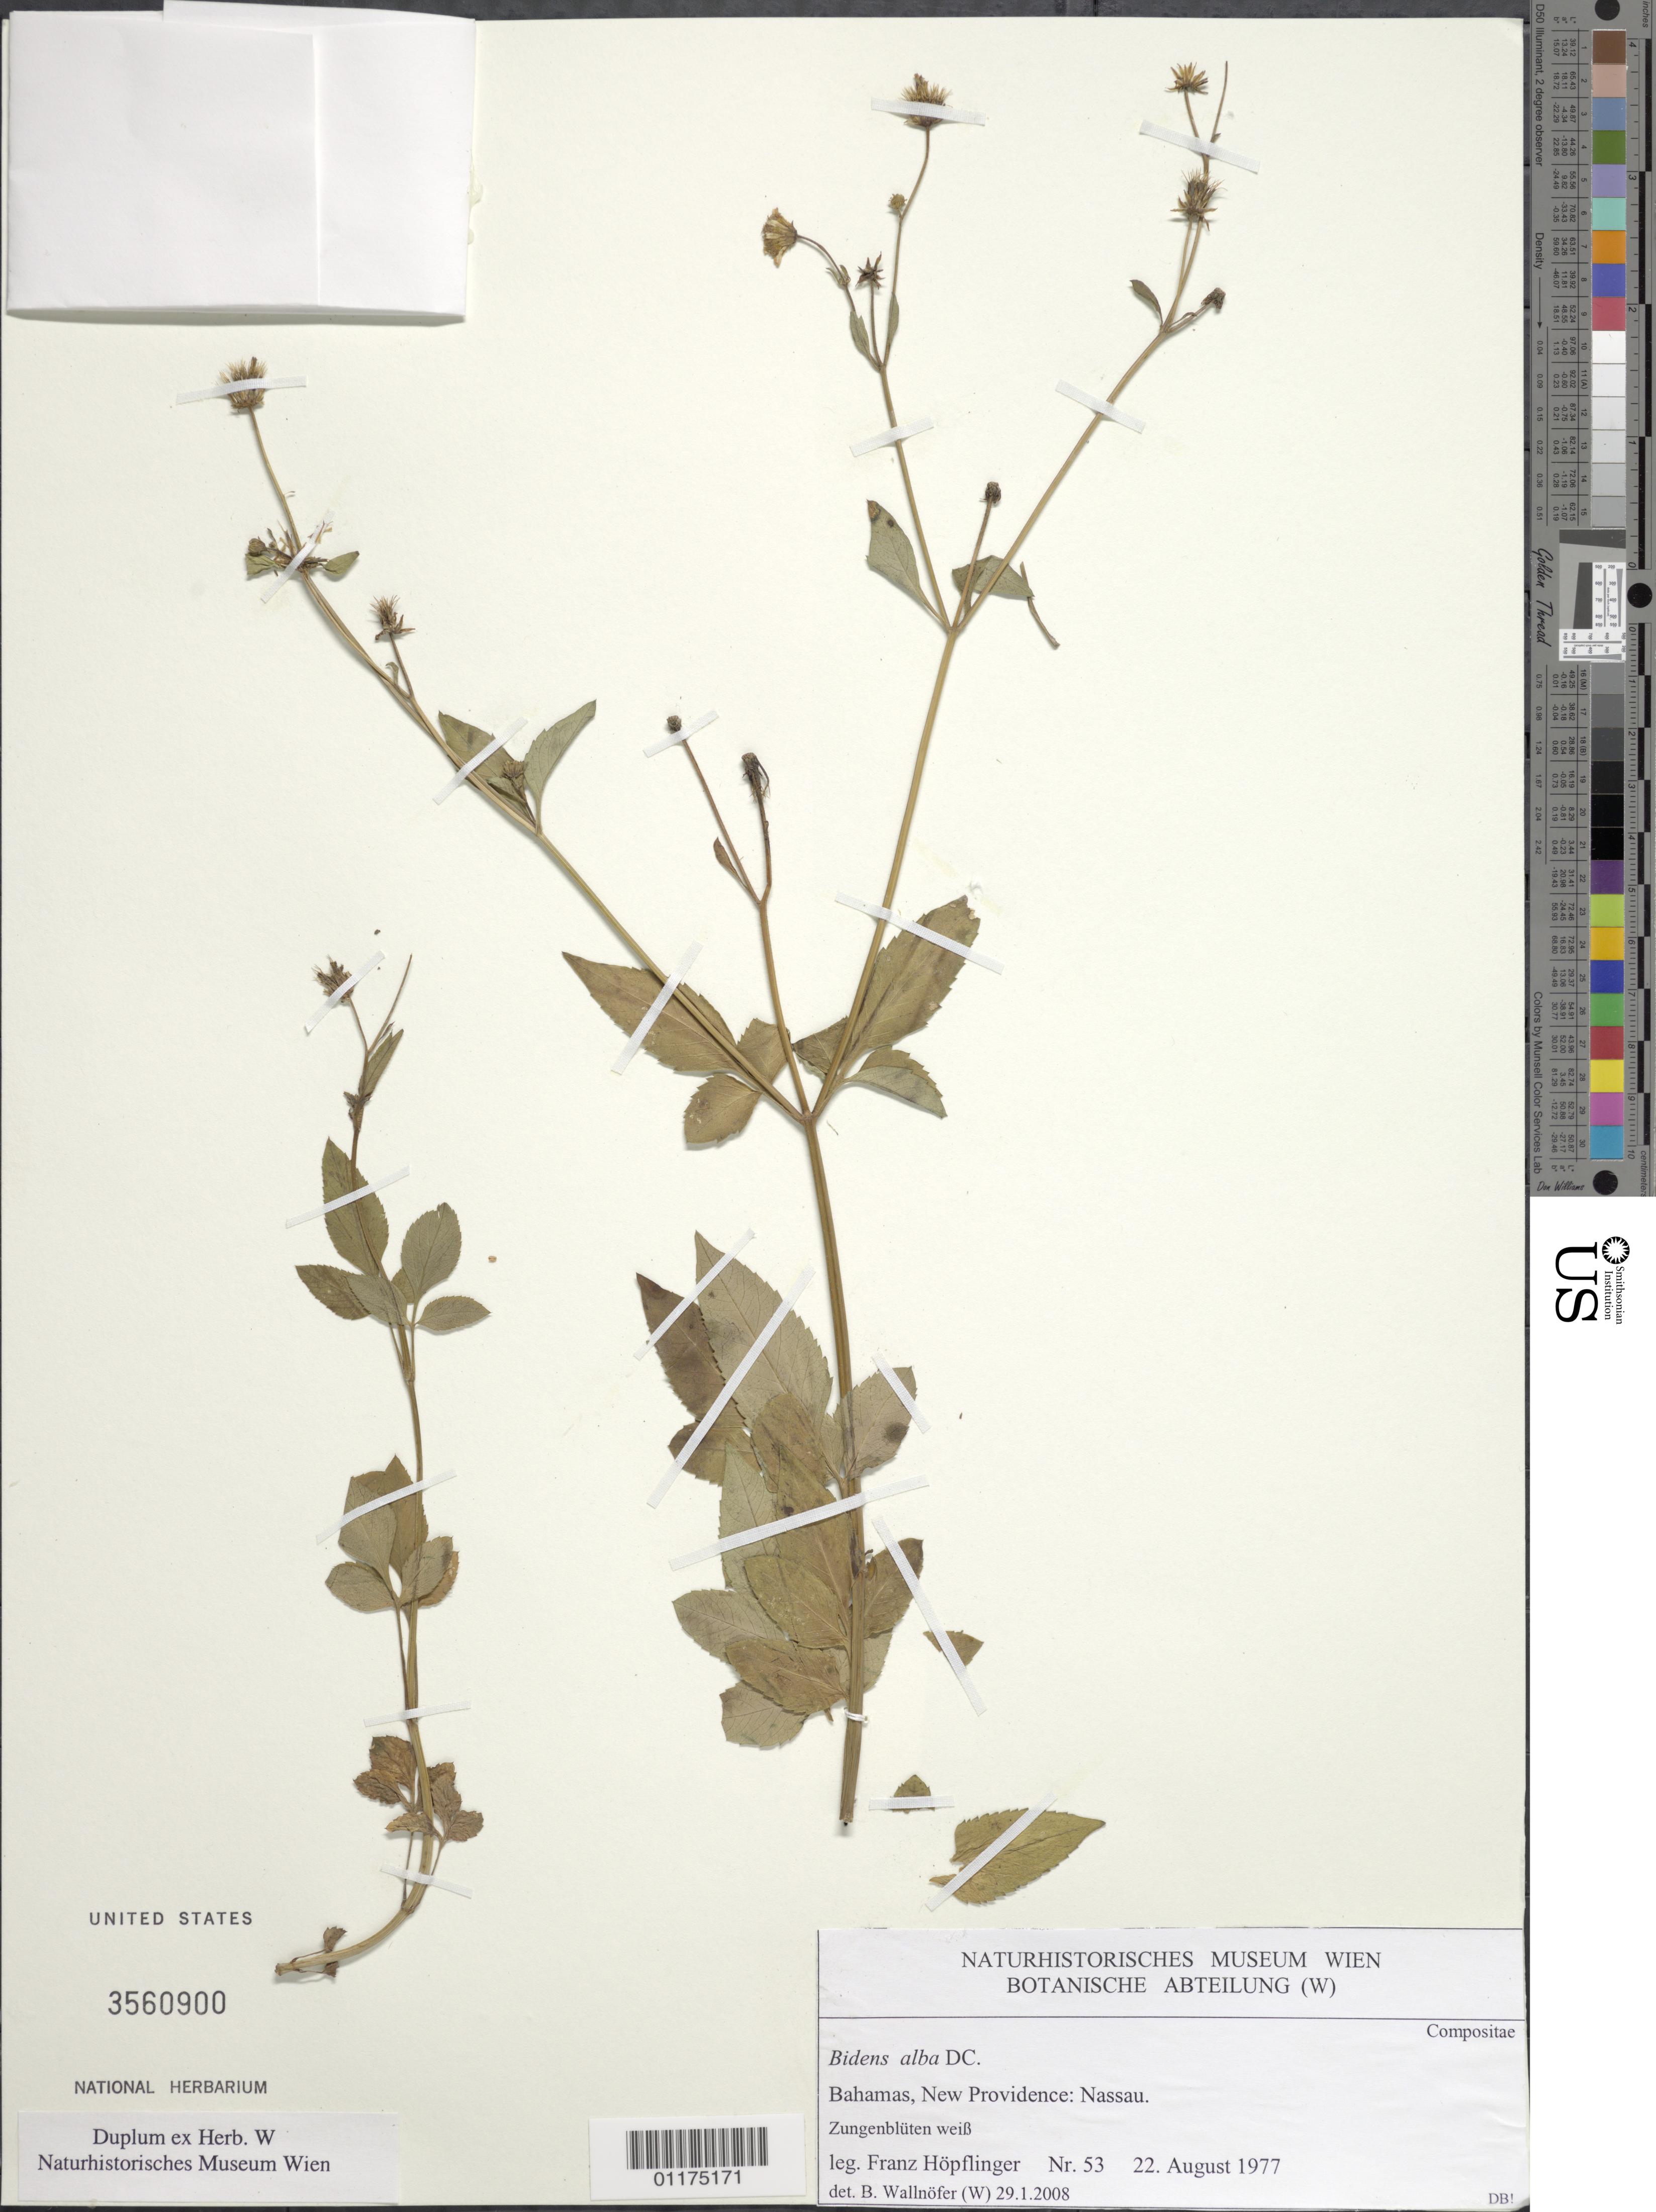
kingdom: Plantae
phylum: Tracheophyta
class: Magnoliopsida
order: Asterales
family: Asteraceae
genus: Bidens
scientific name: Bidens alba var. radiata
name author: (Sch. Bip.) R.E. Ballard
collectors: F. Hopflinger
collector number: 53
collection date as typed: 21 Aug 1977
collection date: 1977-08-21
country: Bahamas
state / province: New Providence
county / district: Nassau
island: New Providence I.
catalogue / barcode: US 3560900